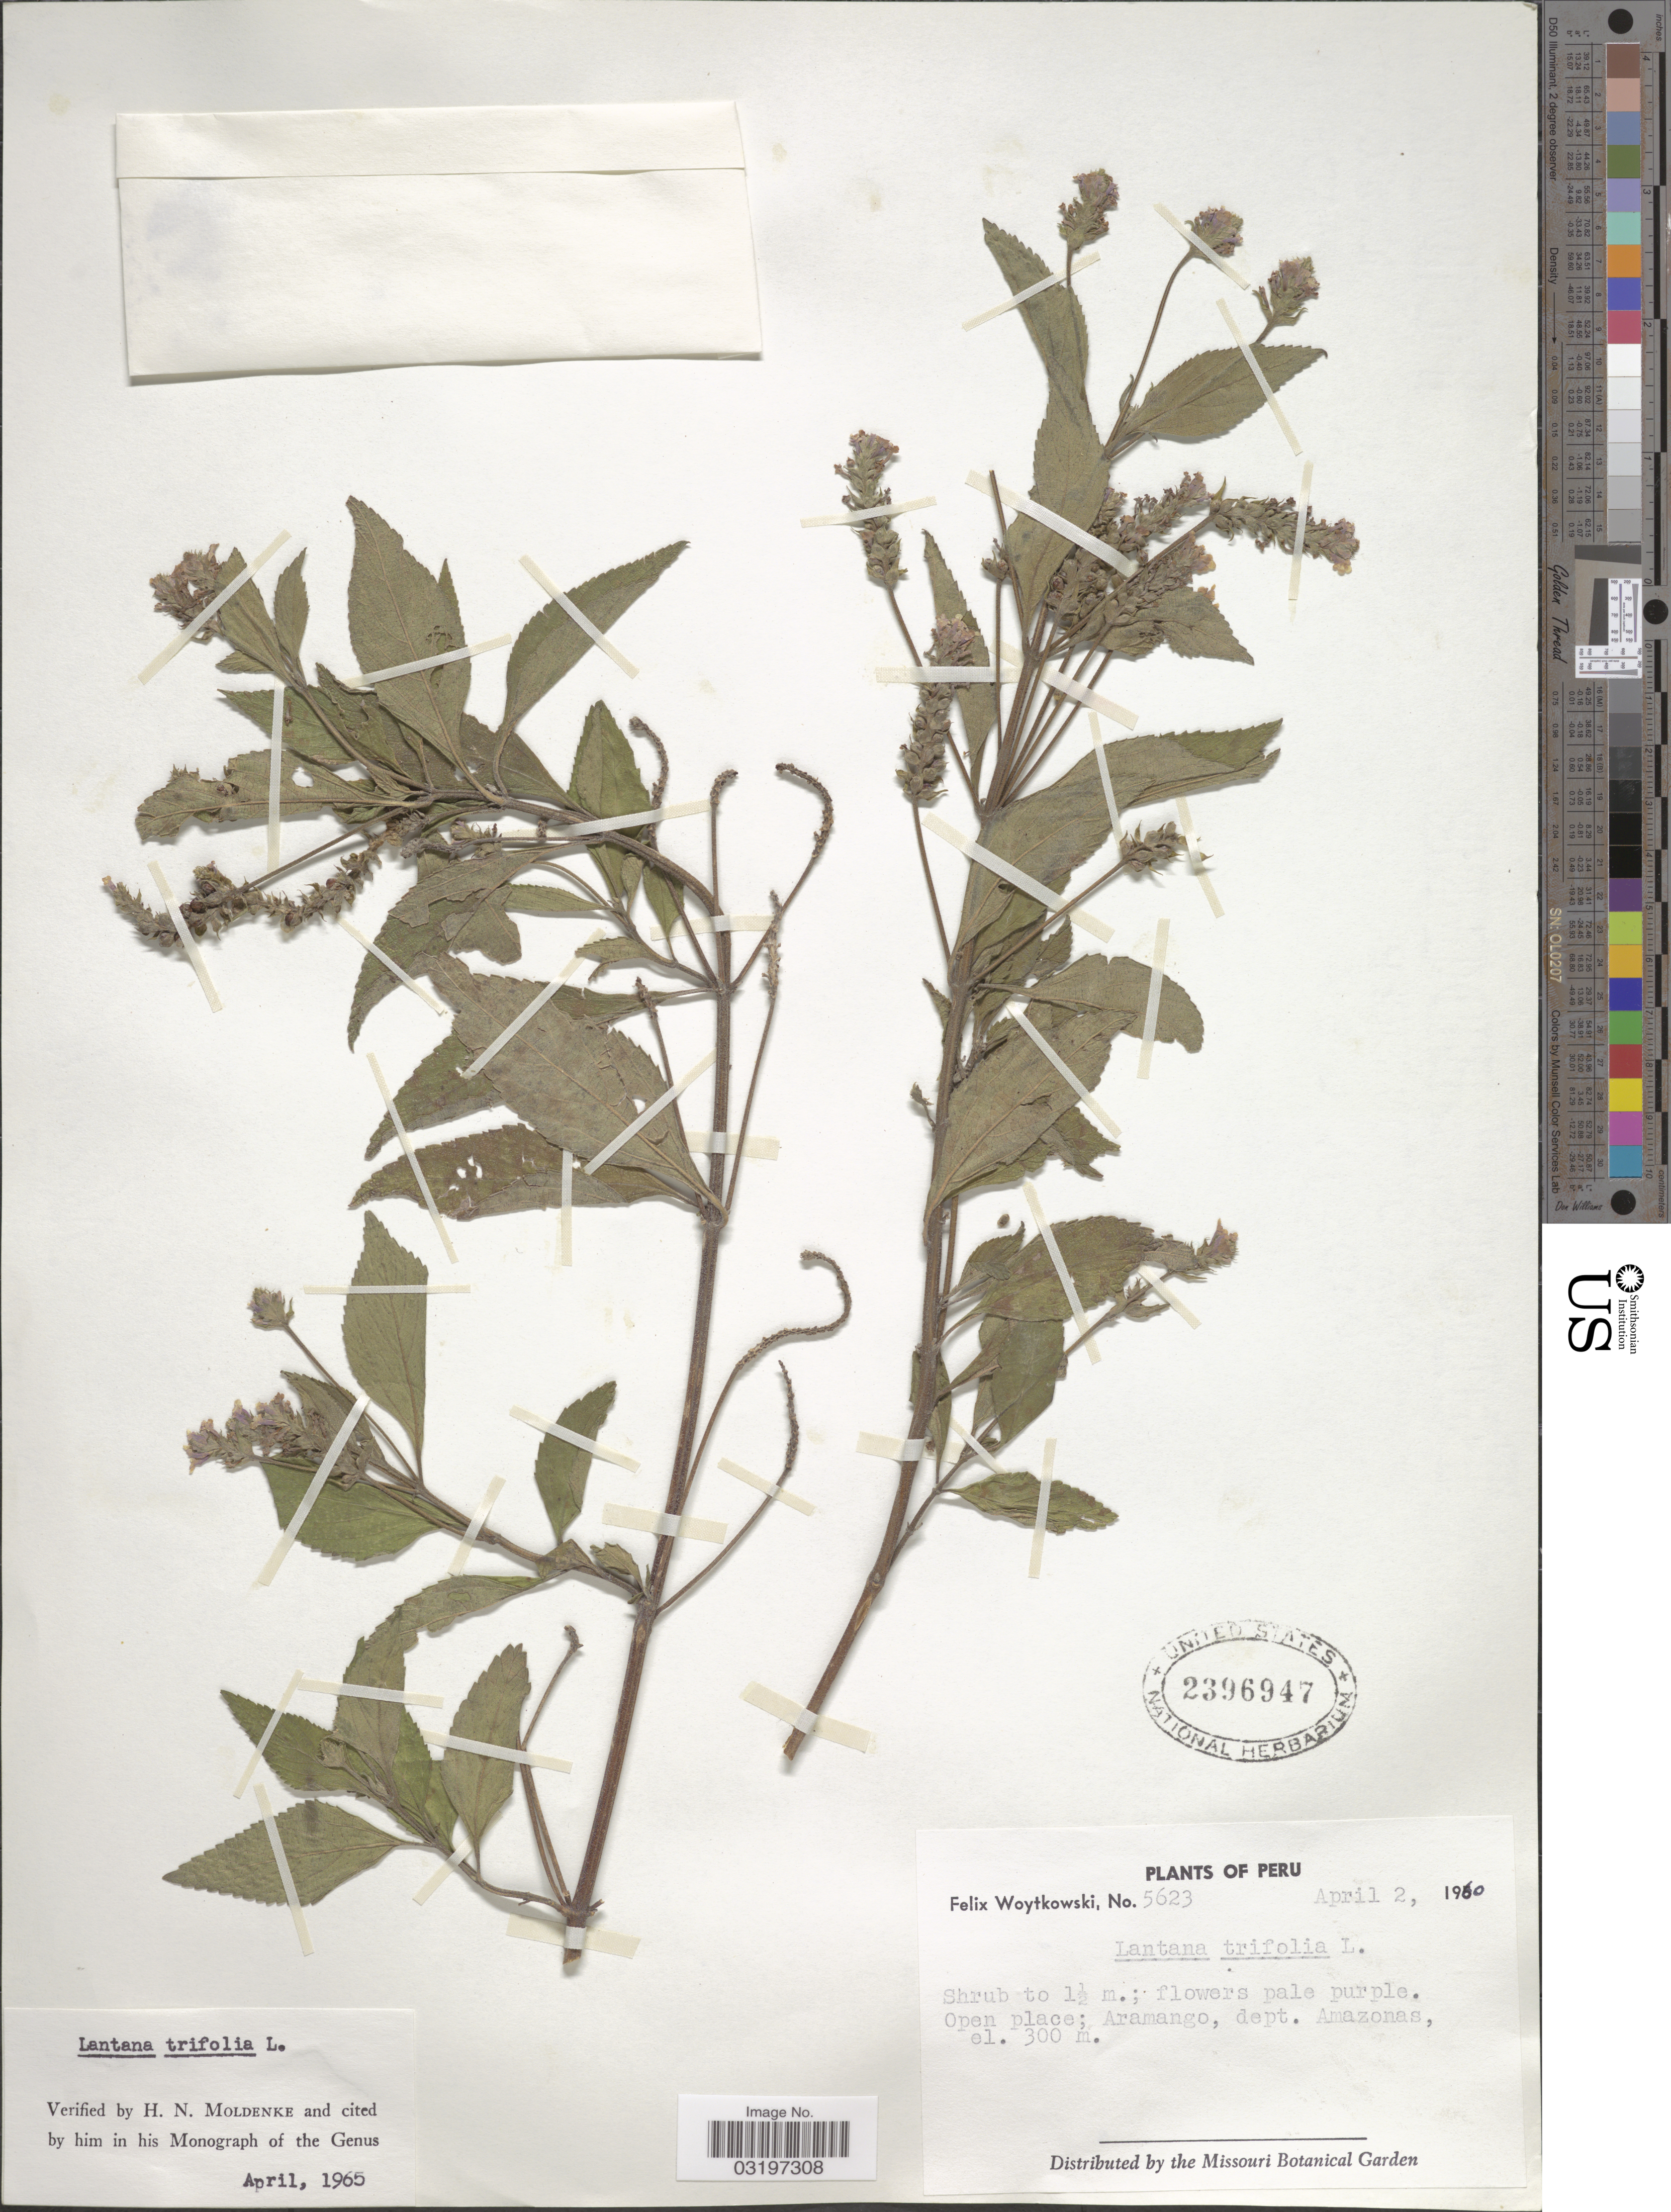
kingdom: Plantae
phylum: Tracheophyta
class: Magnoliopsida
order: Lamiales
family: Verbenaceae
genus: Lantana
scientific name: Lantana trifolia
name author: L.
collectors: F. Woytkowski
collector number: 5623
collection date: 1960-04-02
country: Peru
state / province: Amazonas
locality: Aramango, dept. Amazonas.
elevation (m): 300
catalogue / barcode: US 2396947